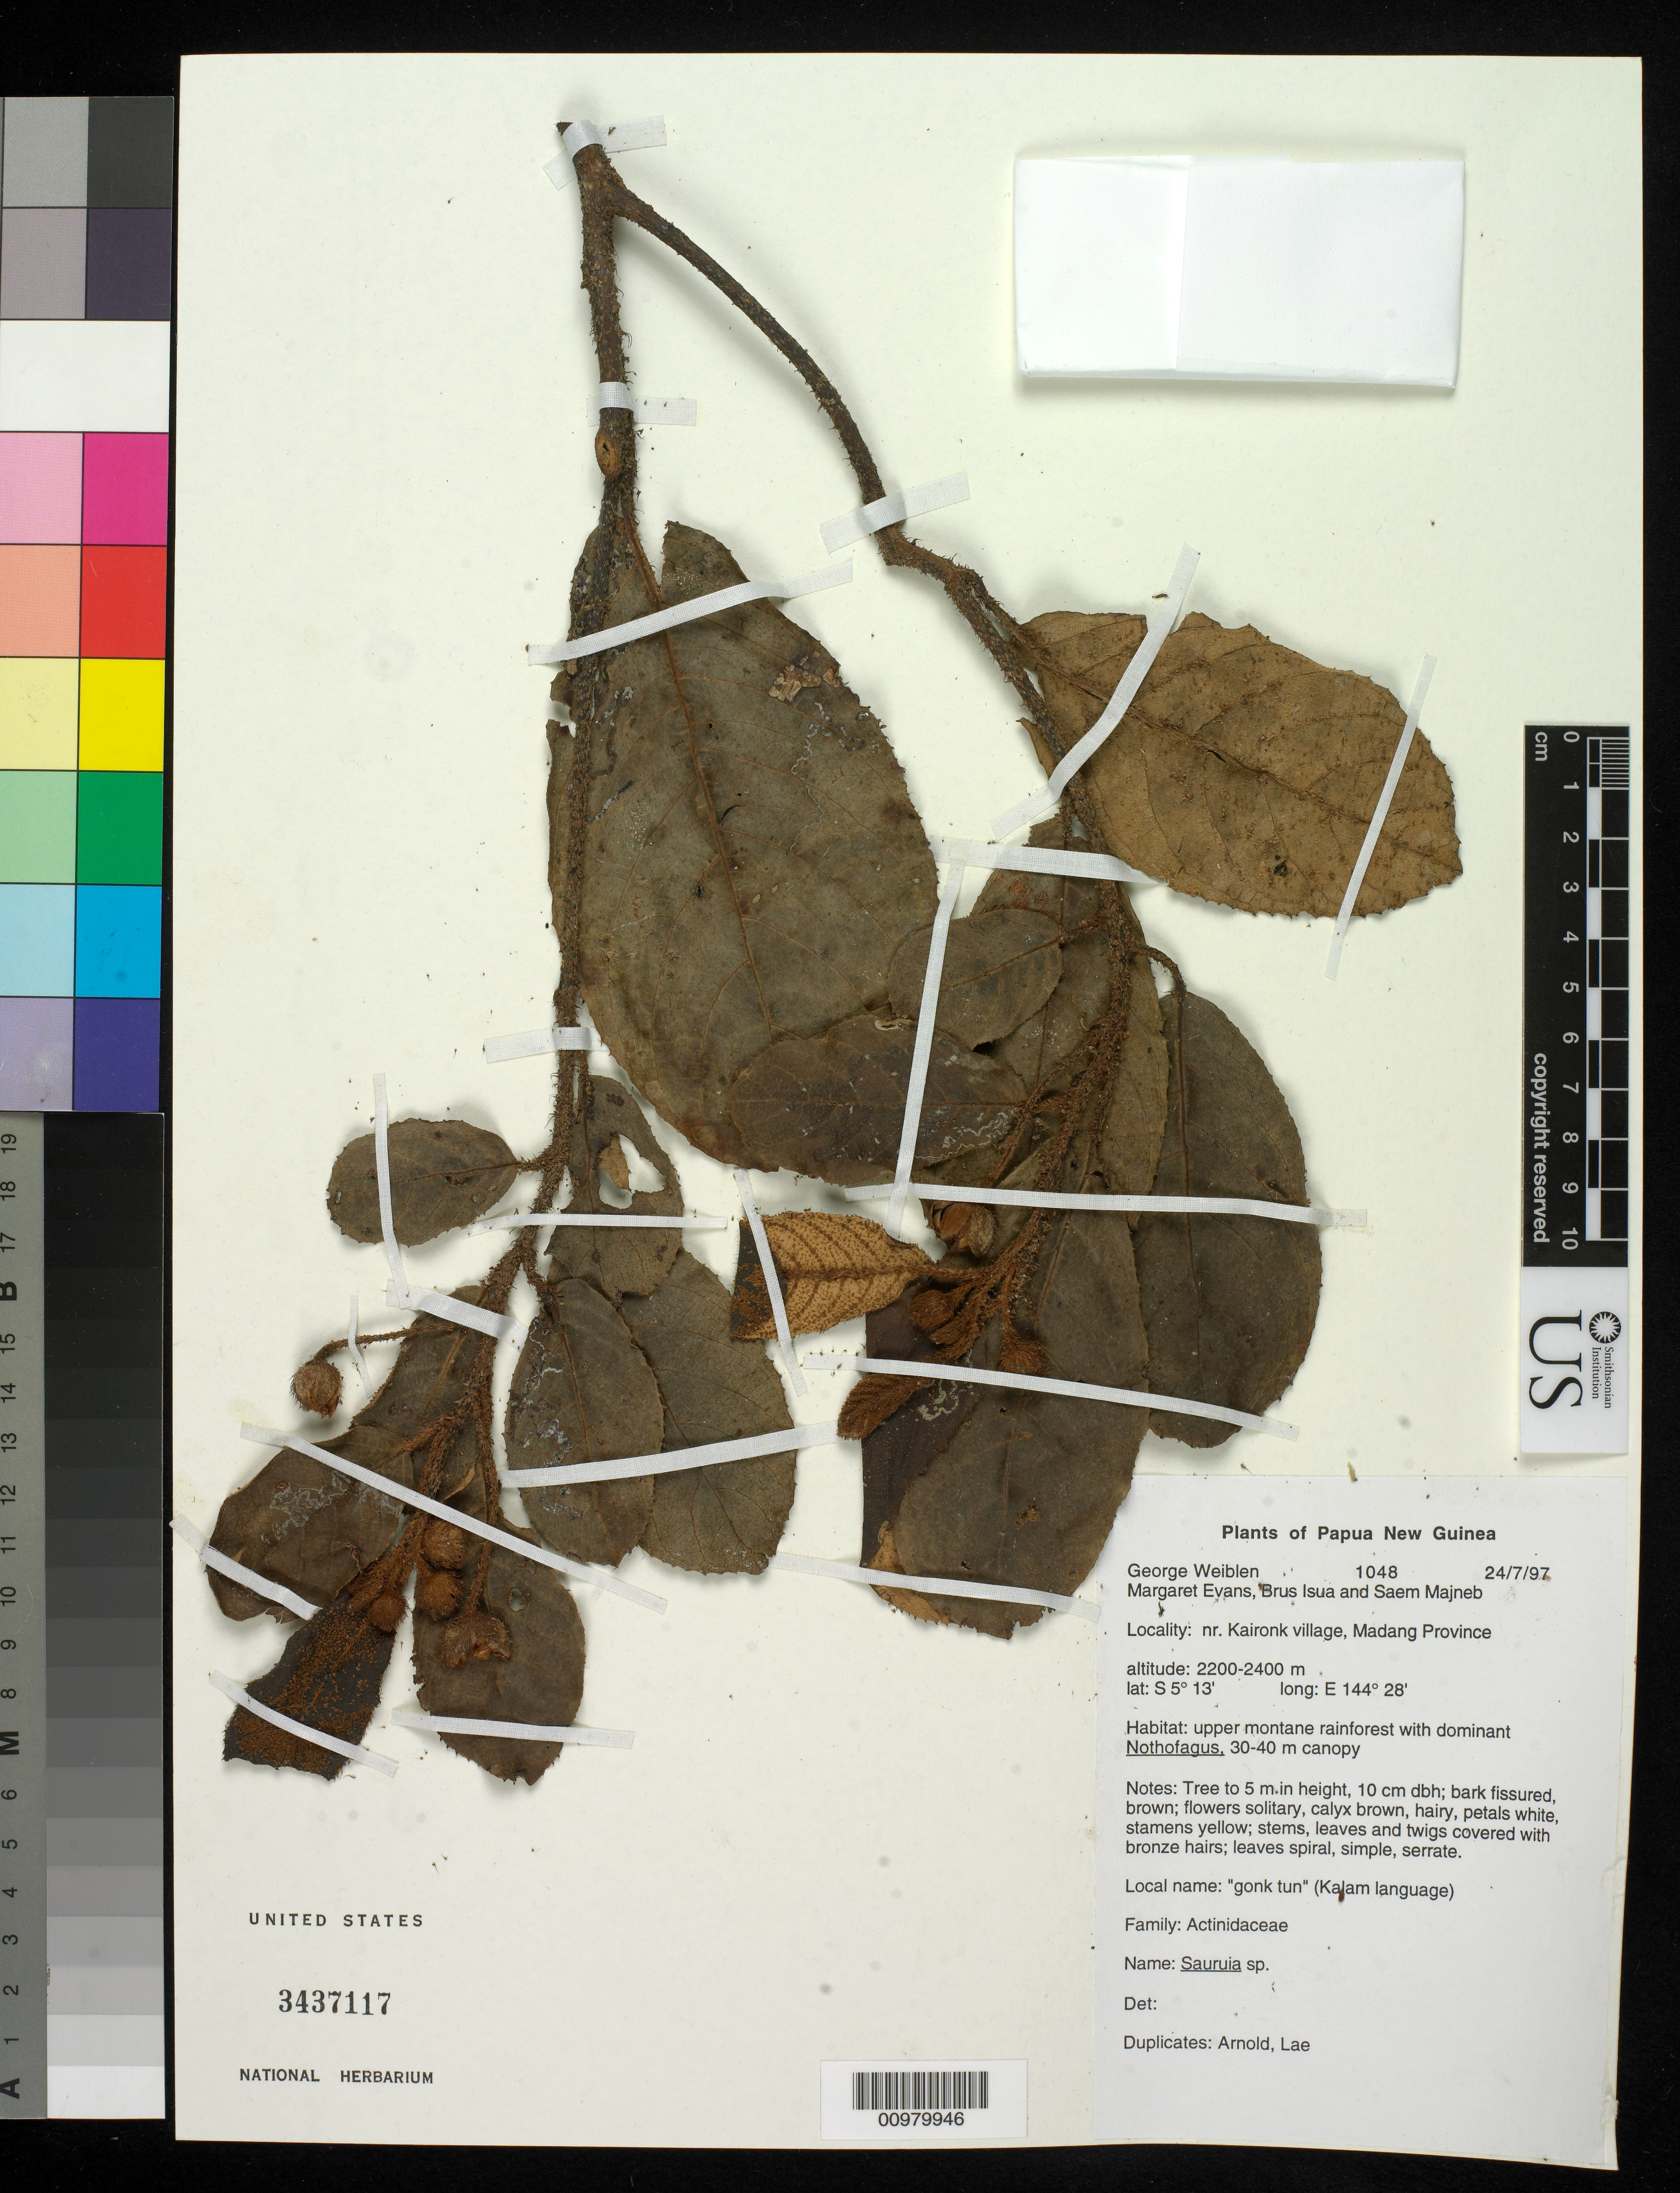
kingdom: Plantae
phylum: Tracheophyta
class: Magnoliopsida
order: Ericales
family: Actinidiaceae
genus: Saurauia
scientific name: Saurauia sp.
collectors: G. D. Weiblen, Marg. Evans, B. Isua & S. Majneb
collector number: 1048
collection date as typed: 24 Jul 1997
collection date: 1997-07-24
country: Papua New Guinea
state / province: Madang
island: New Guinea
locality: Near Kaironk village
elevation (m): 2200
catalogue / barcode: US 3437117